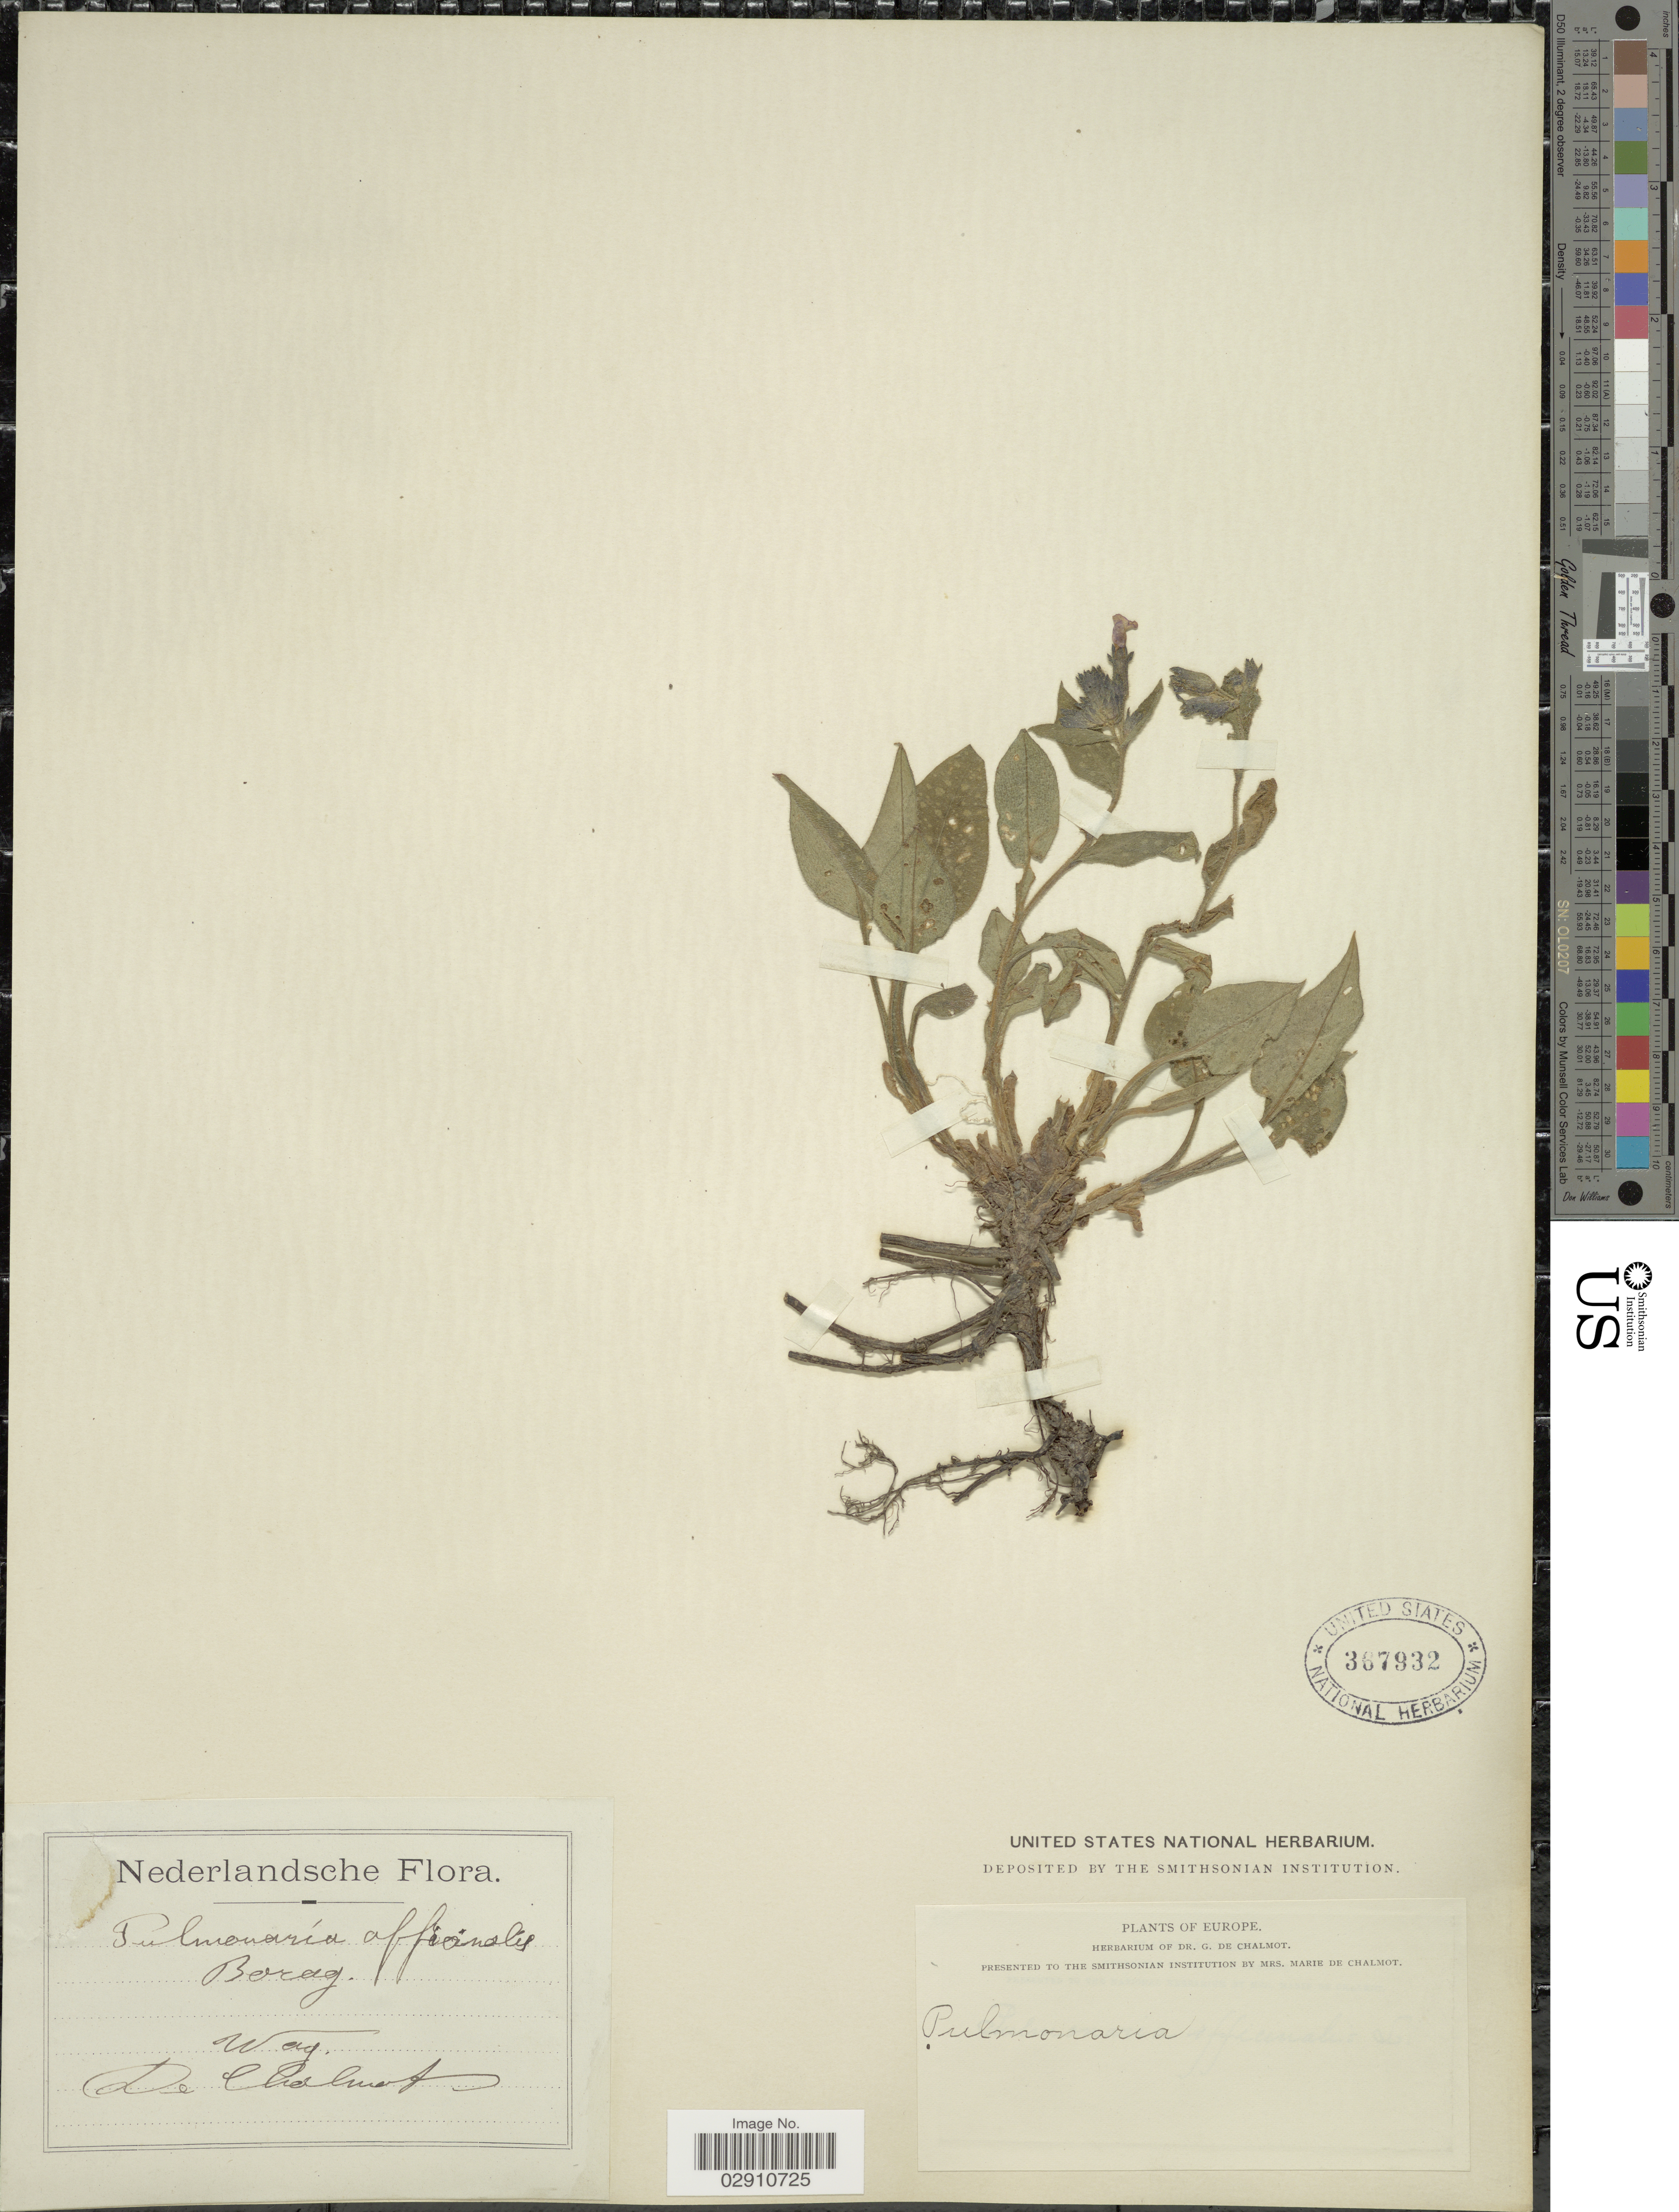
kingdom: Plantae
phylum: Tracheophyta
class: Magnoliopsida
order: Boraginales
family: Boraginaceae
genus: Pulmonaria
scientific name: Pulmonaria officinalis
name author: L.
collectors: G. de Chalmot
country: Netherlands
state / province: Gelderland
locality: Wag.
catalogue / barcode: US 367932